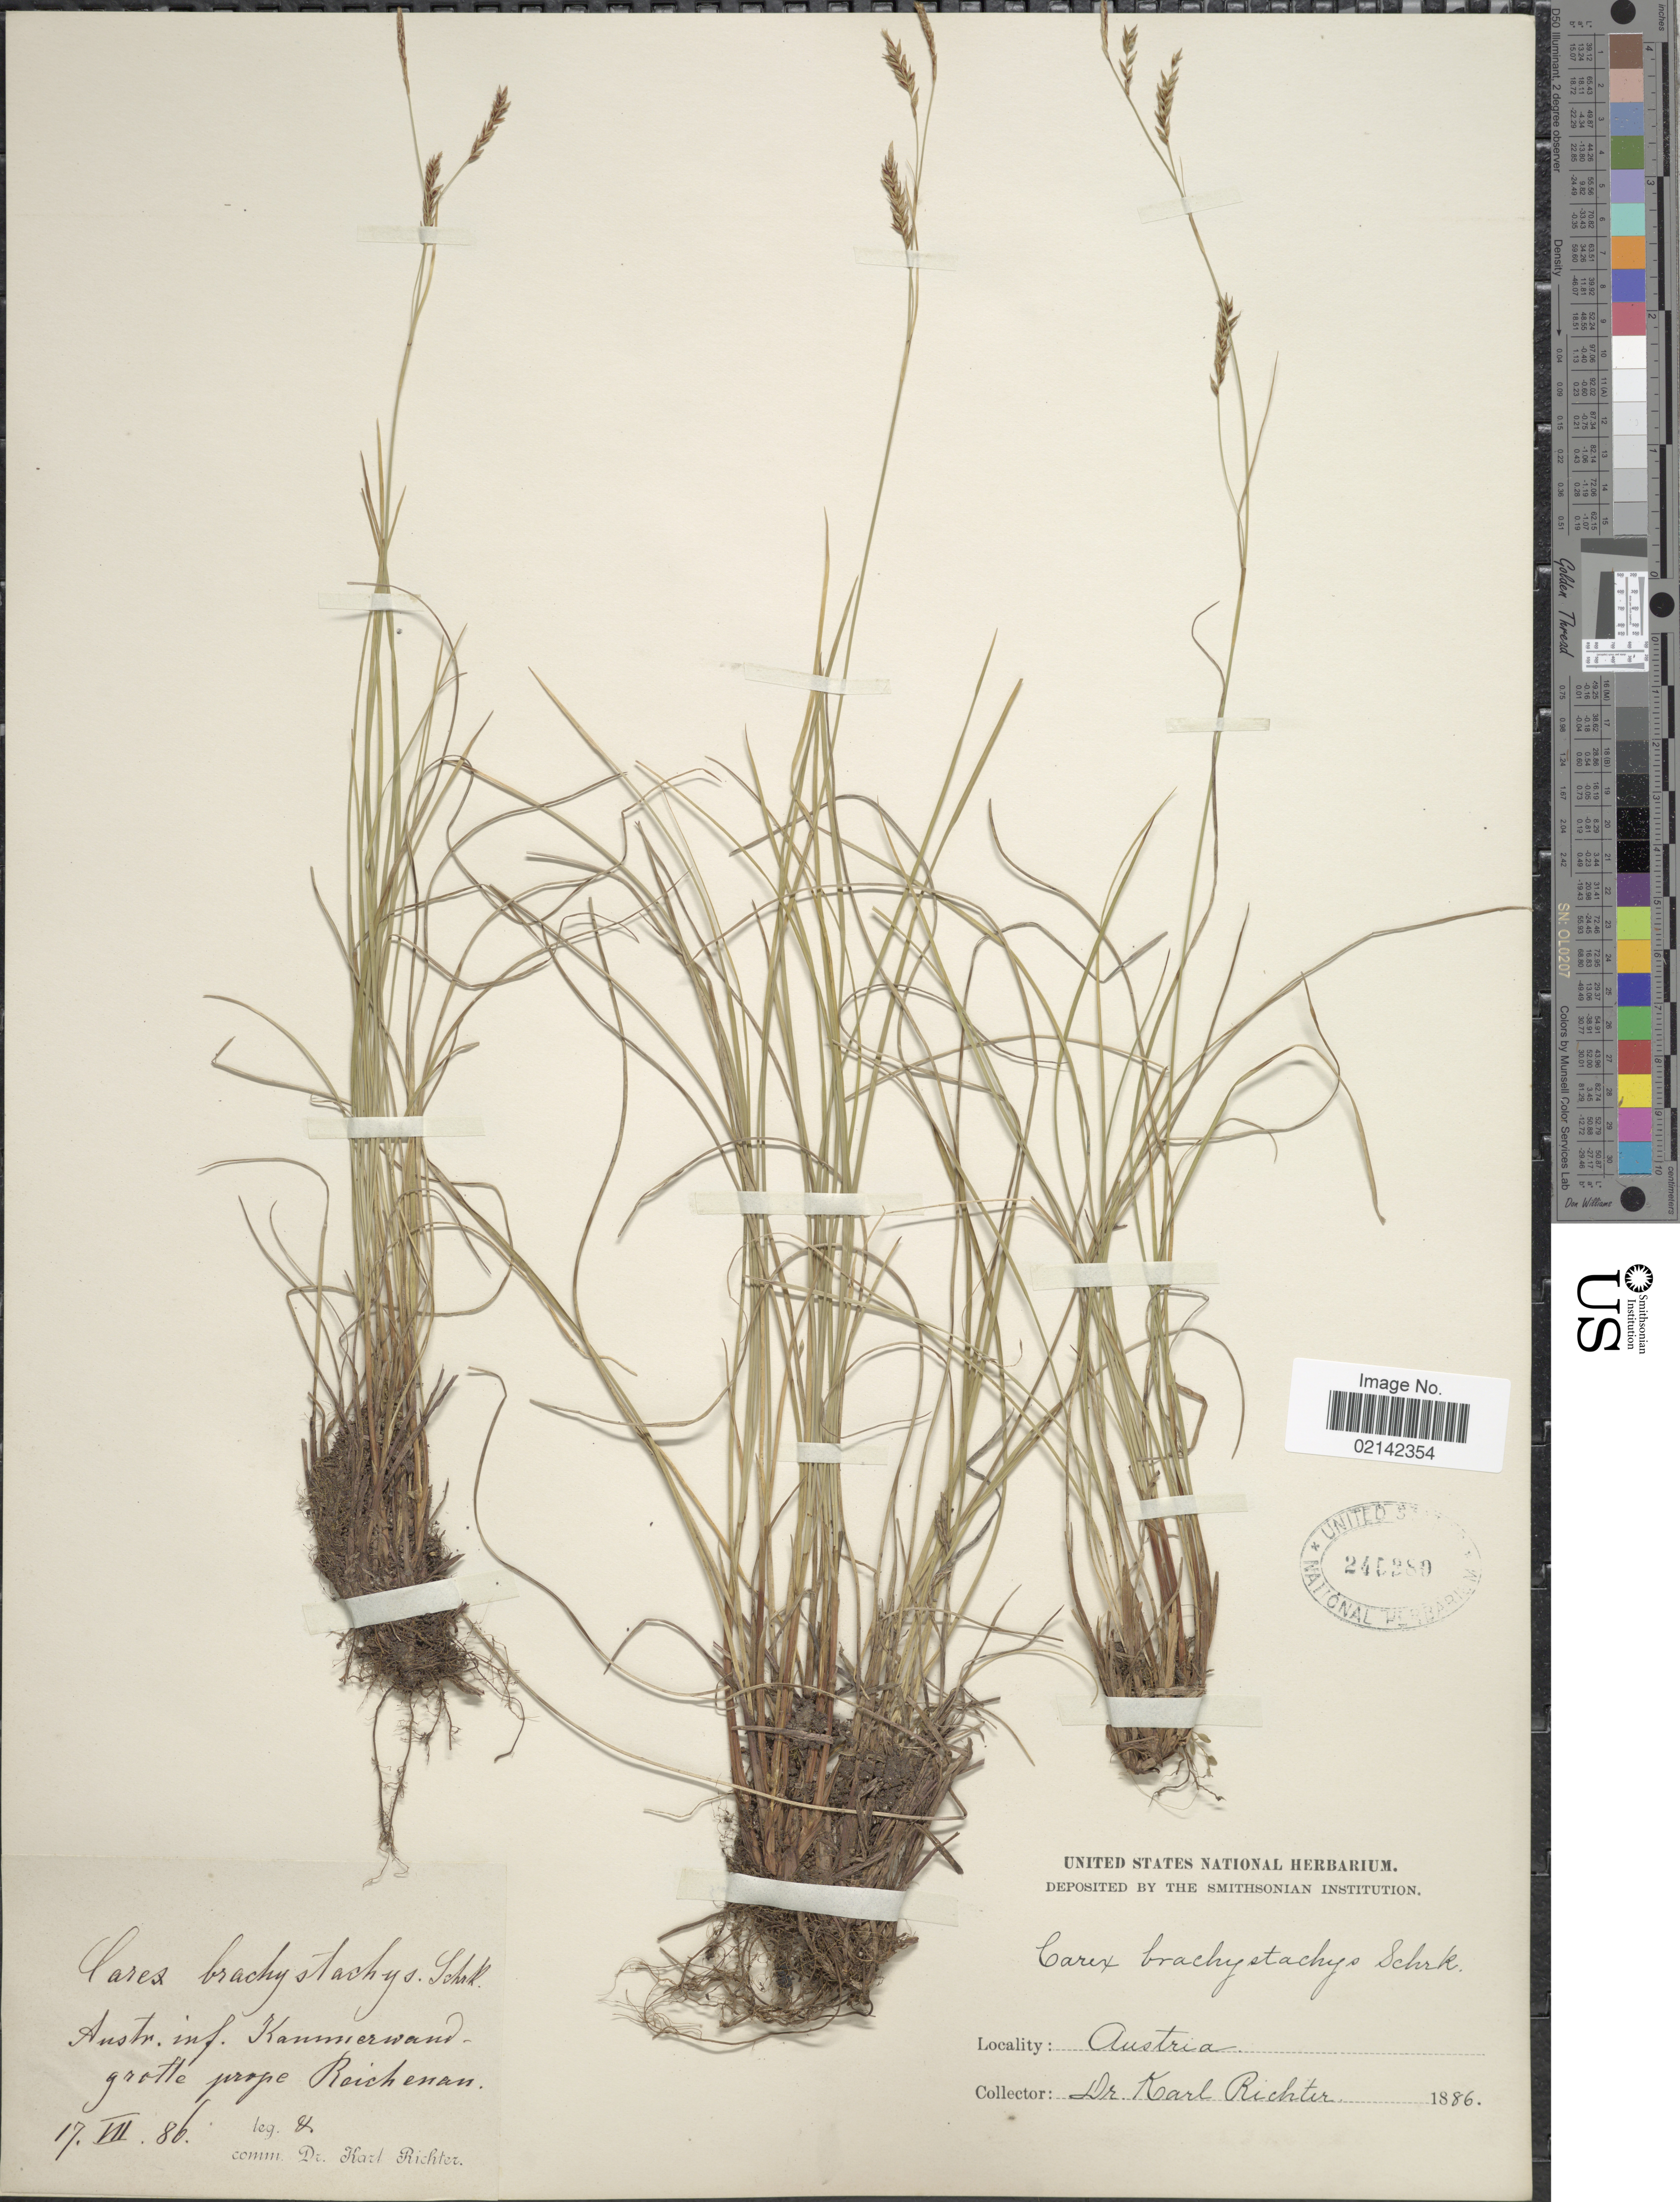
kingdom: Plantae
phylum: Tracheophyta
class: Liliopsida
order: Poales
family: Cyperaceae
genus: Carex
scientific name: Carex brachystachys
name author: Schrank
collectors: K. Richter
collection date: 1886-07-17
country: Austria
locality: Austr. inf. Kanmierwandgrotte [interpreted] prope Reichenan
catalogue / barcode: US 245380